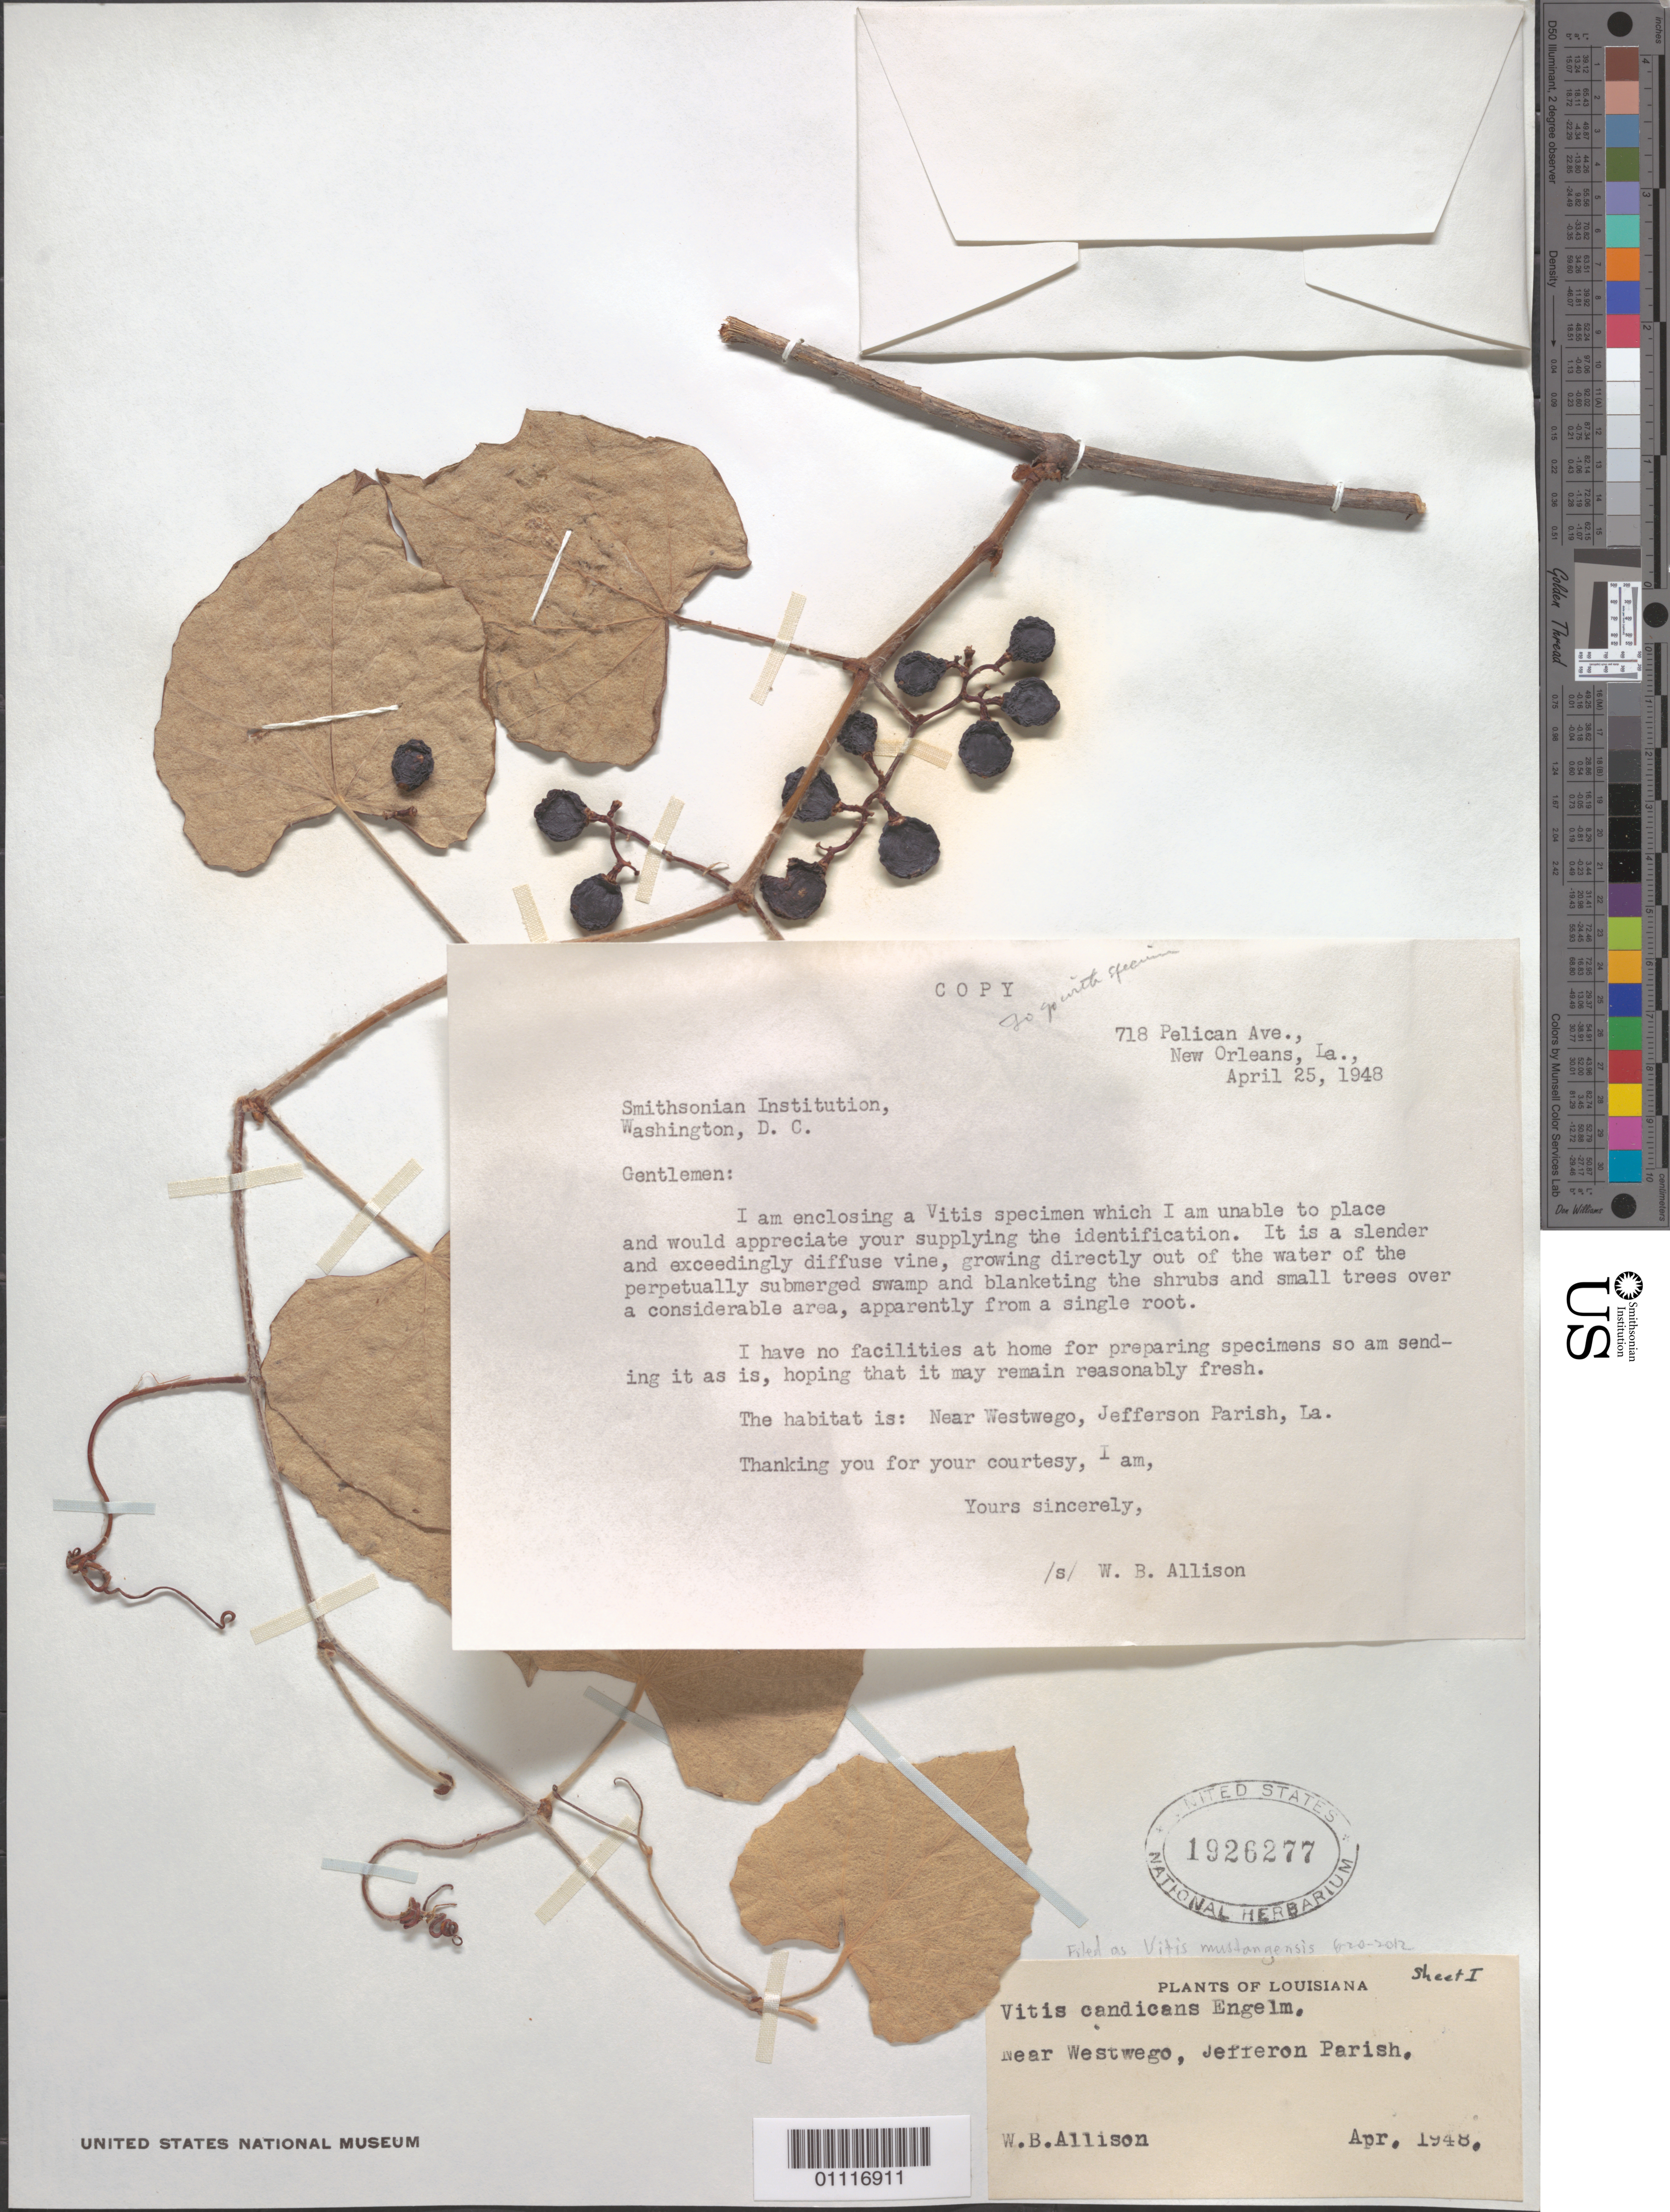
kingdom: Plantae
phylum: Tracheophyta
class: Magnoliopsida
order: Vitales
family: Vitaceae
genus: Vitis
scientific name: Vitis mustangensis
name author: Buckley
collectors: W. B. Allison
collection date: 1948-04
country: United States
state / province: Louisiana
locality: Near Westwego, Jefferon Parish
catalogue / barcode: US 1926277